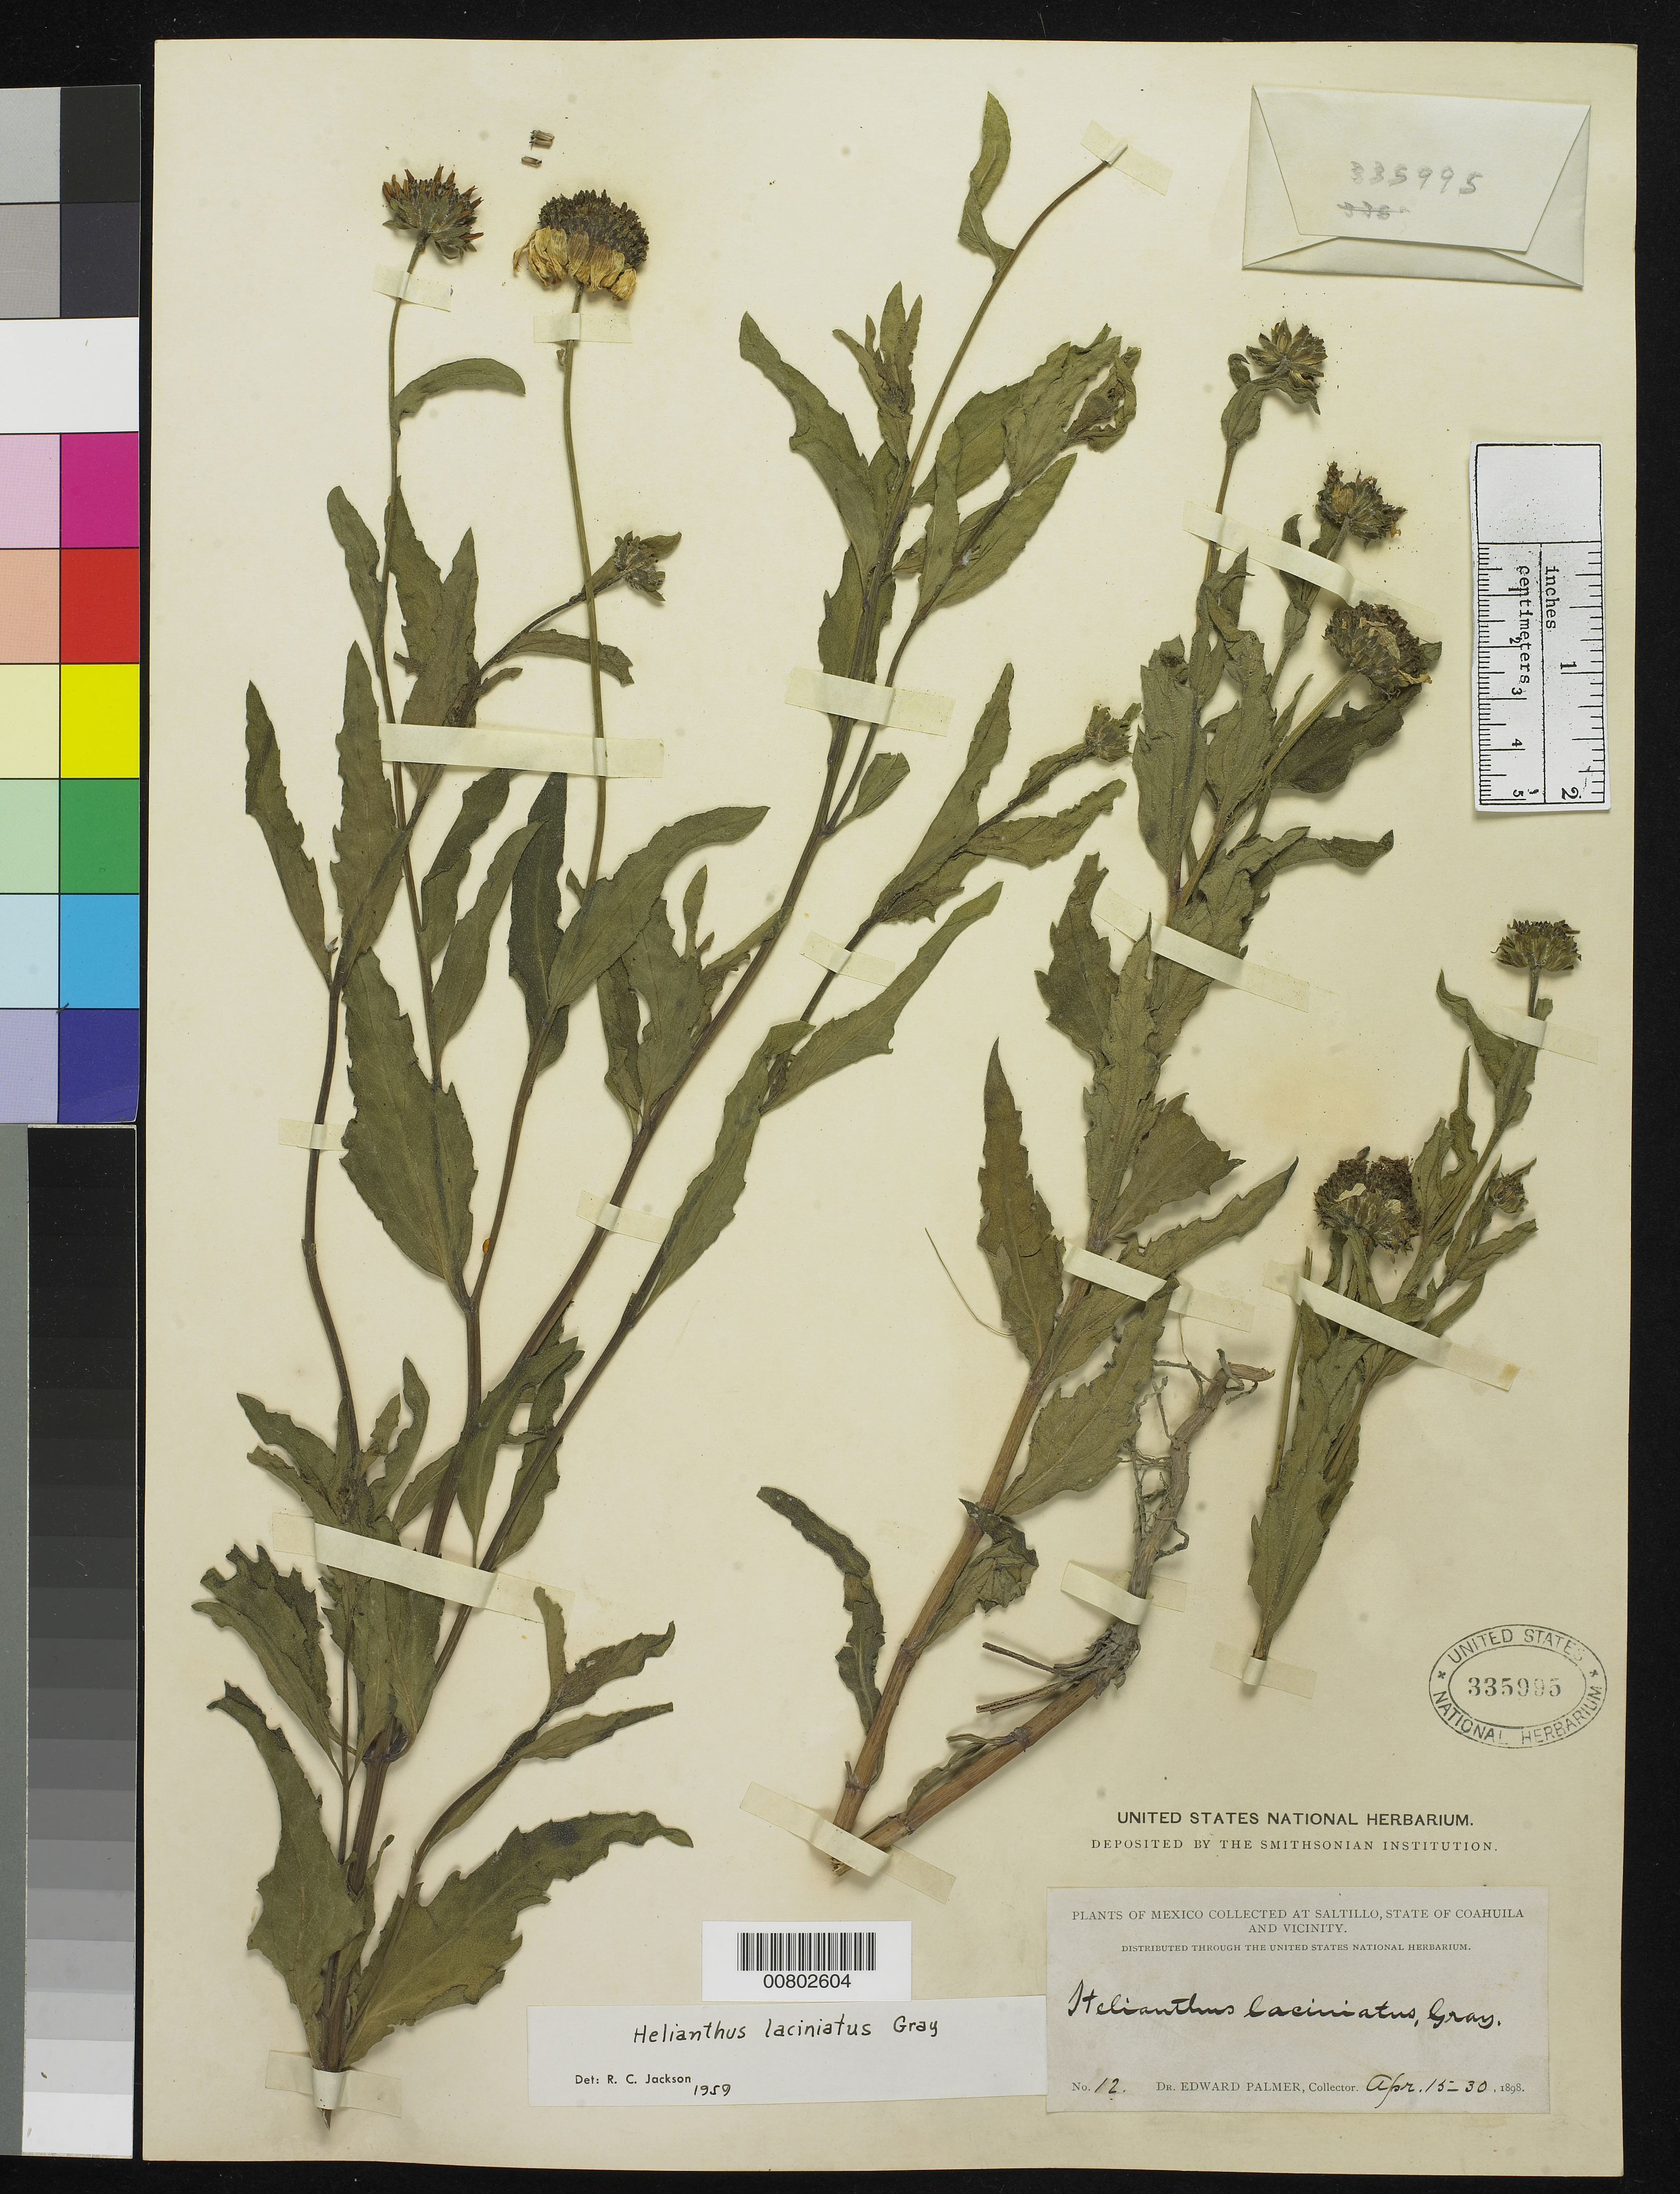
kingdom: Plantae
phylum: Tracheophyta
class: Magnoliopsida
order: Asterales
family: Asteraceae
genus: Helianthus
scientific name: Helianthus laciniatus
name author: A. Gray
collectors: E. Palmer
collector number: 12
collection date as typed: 15 Apr 1898 to 30 Apr 1898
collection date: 1898-04-15/1898-04-30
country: Mexico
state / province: Coahuila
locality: Saltillo, Coahuila and vicinity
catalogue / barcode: US 335995